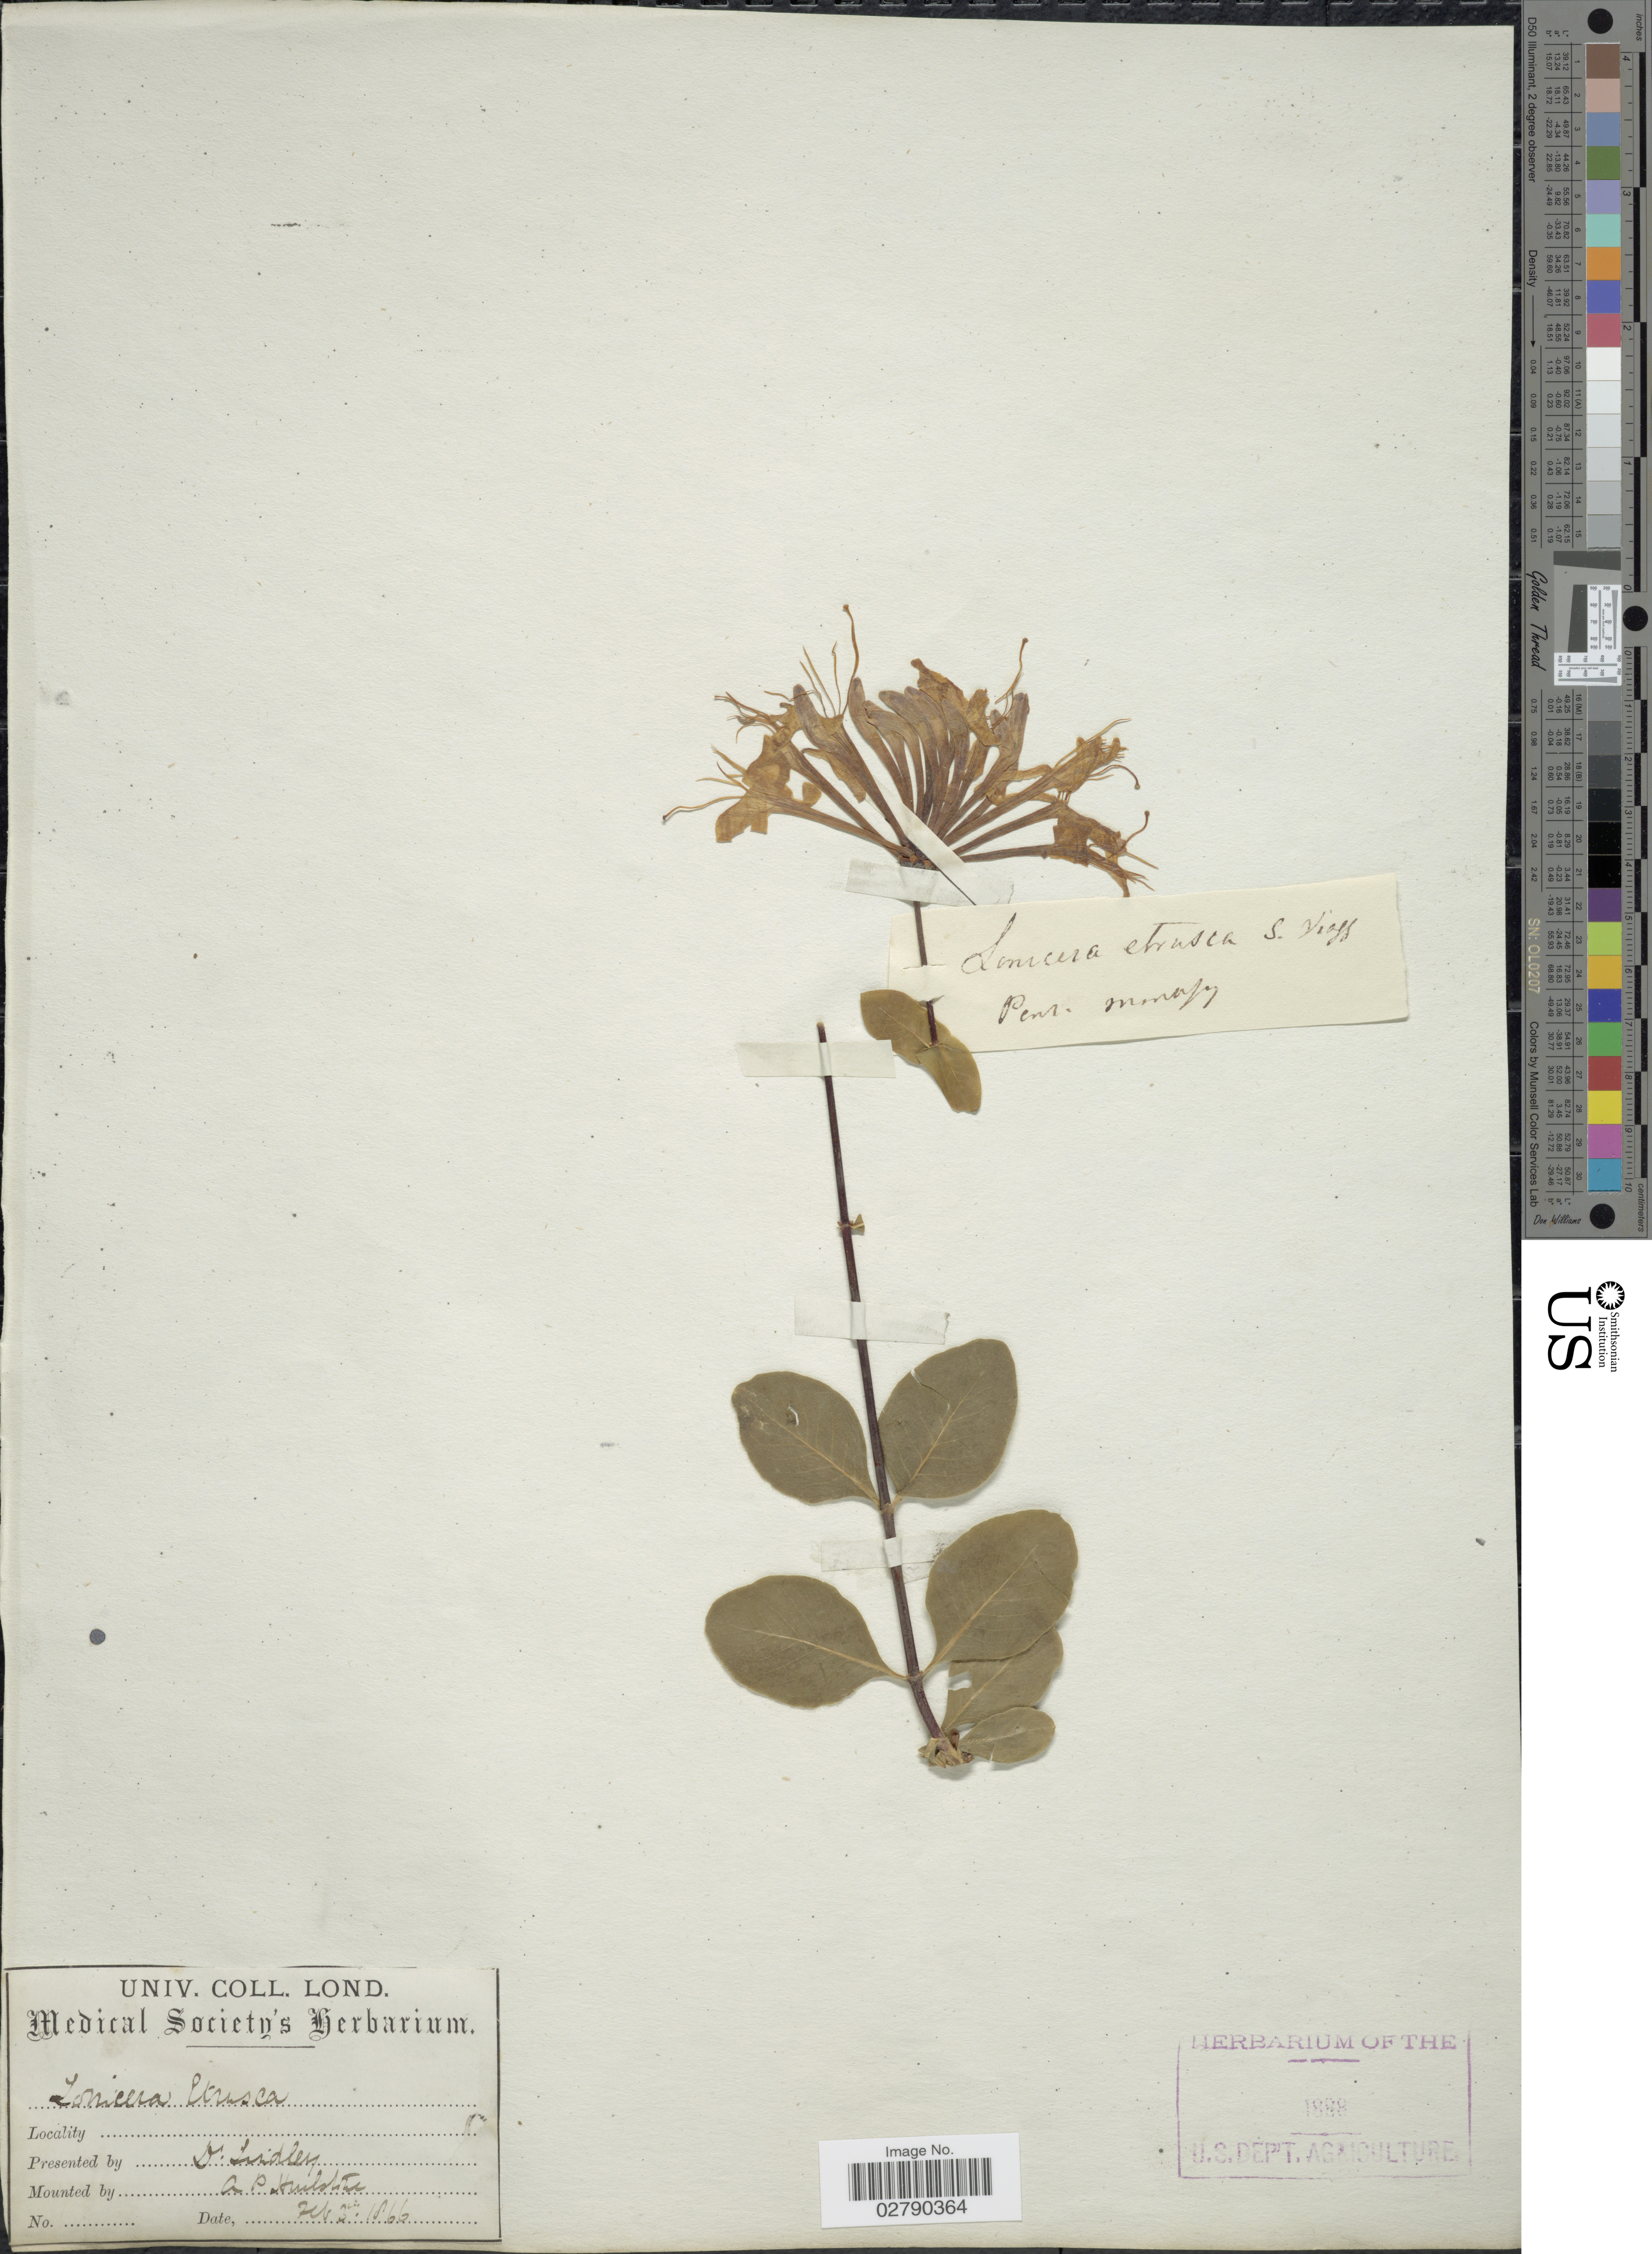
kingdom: Plantae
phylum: Tracheophyta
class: Magnoliopsida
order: Dipsacales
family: Caprifoliaceae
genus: Lonicera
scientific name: Lonicera etrusca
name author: Santi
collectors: Lindley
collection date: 1866-02-03